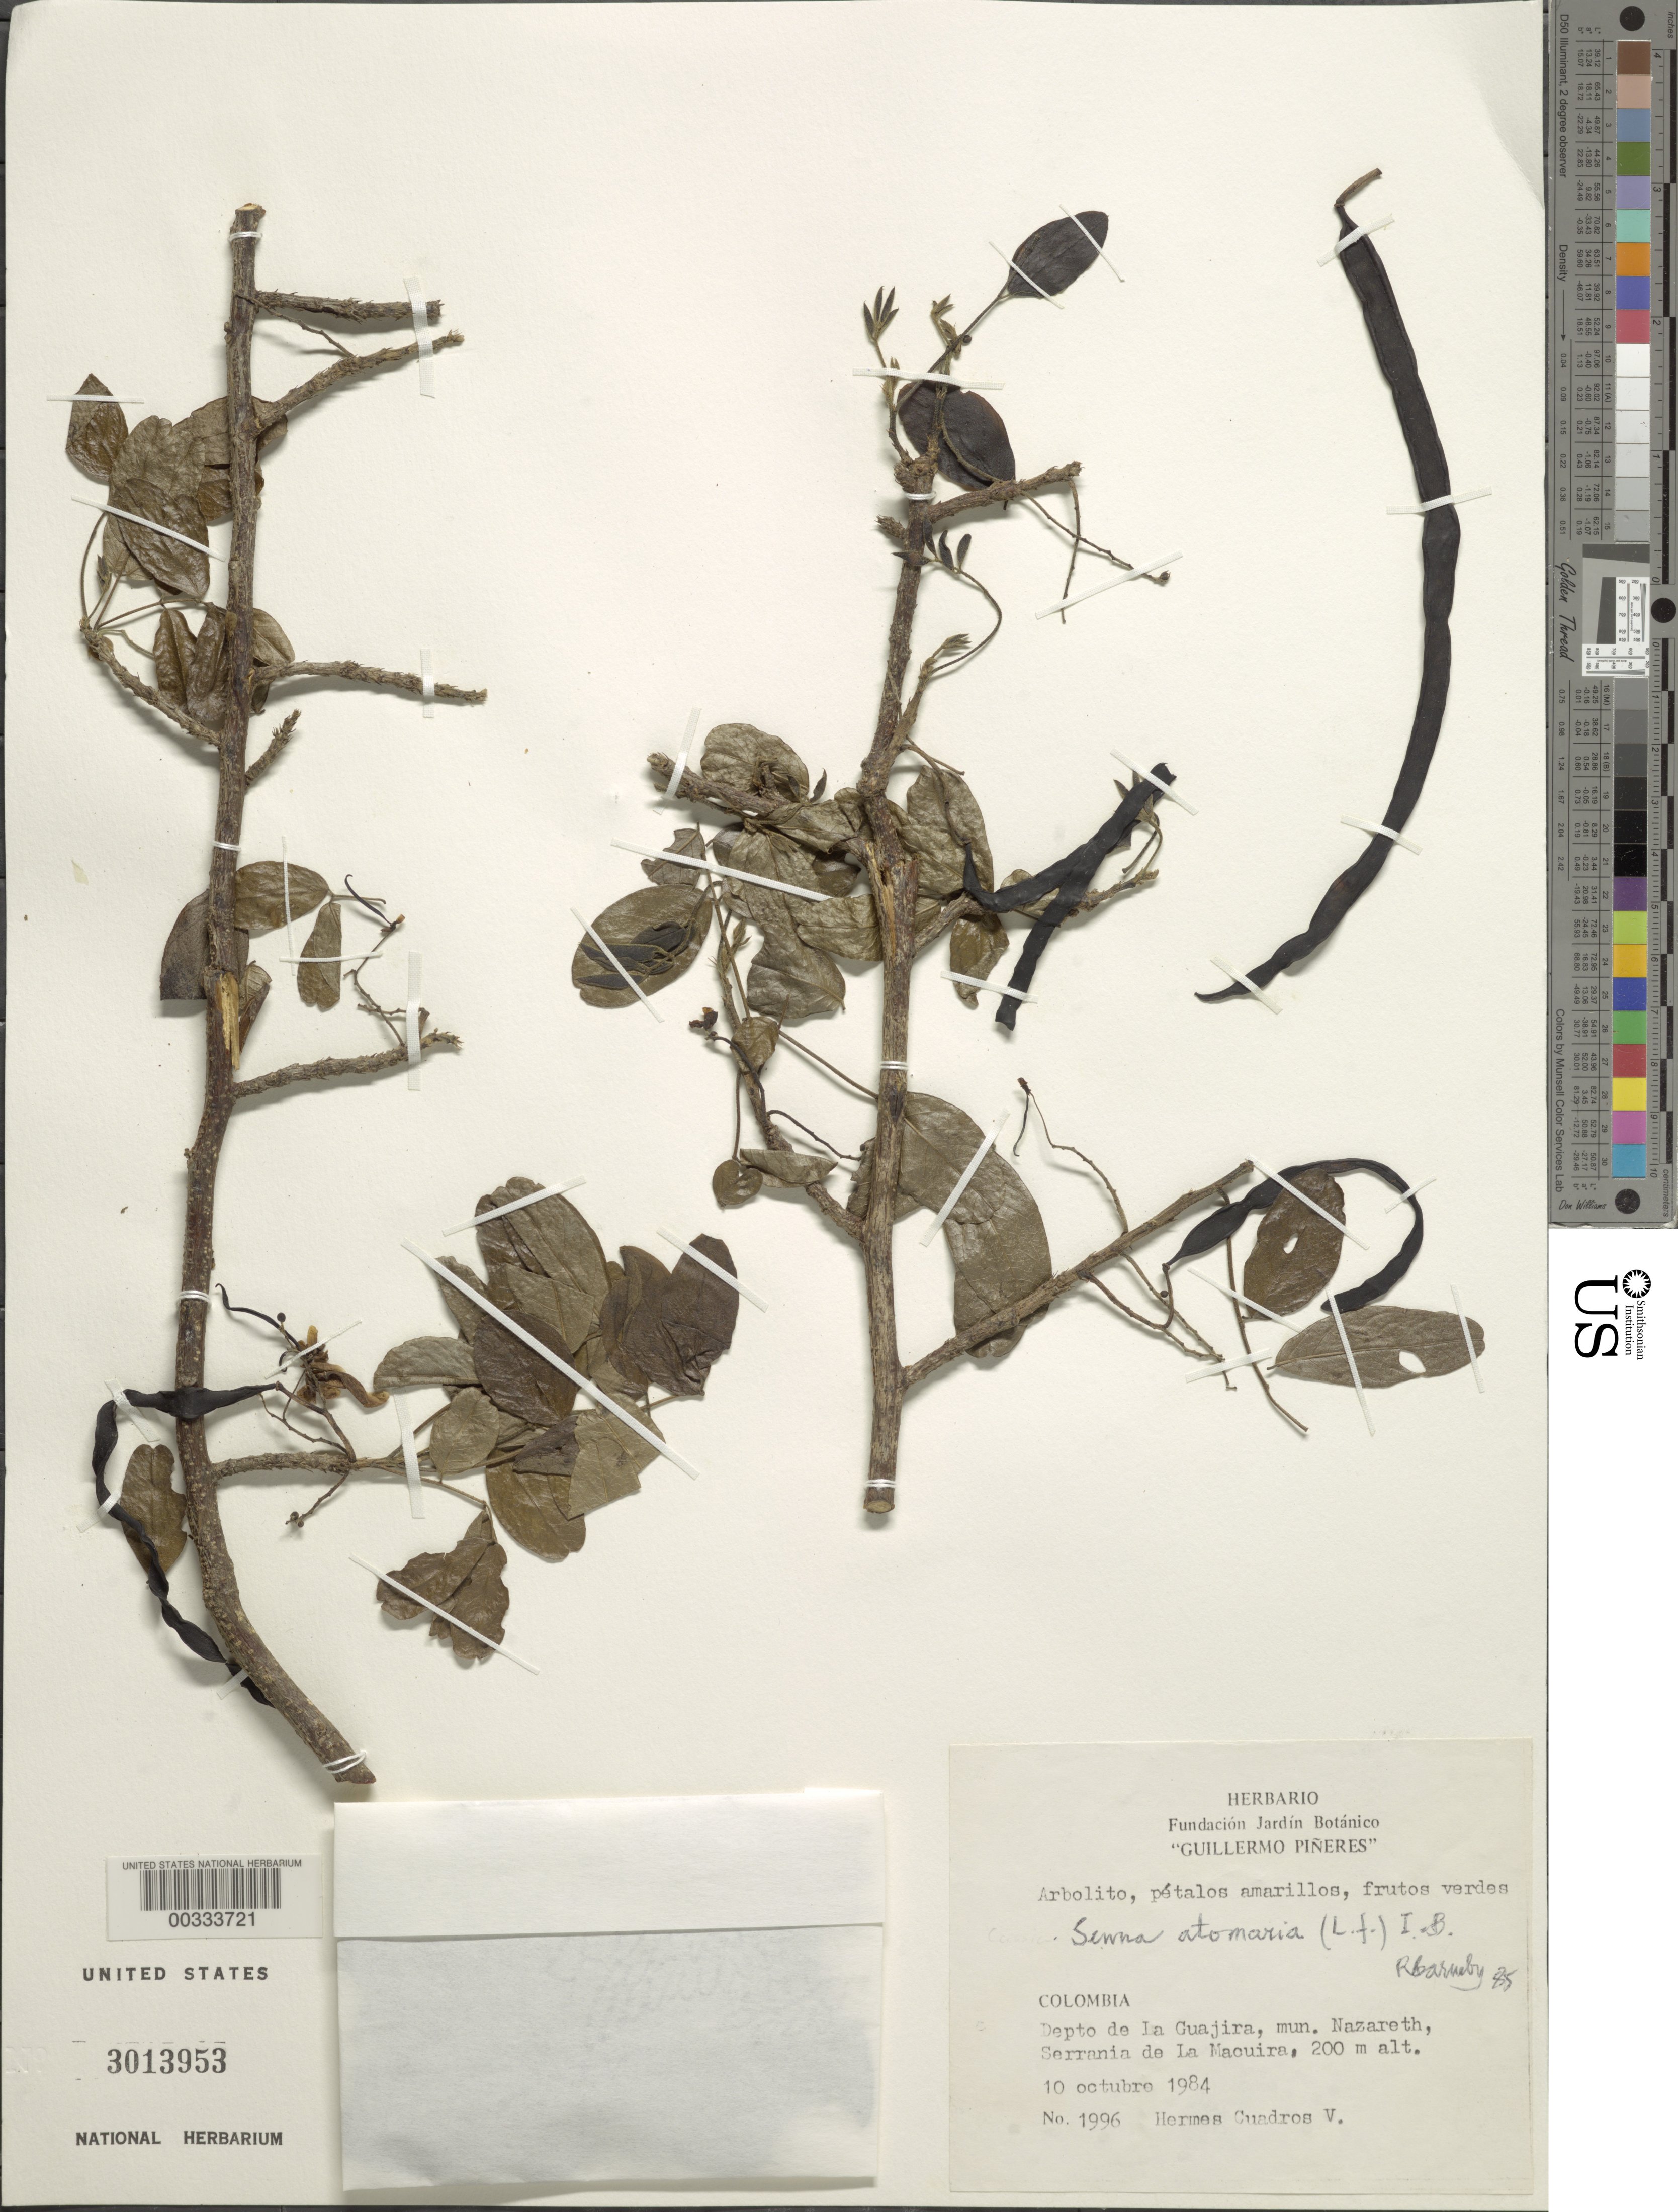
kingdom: Plantae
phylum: Tracheophyta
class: Magnoliopsida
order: Fabales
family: Fabaceae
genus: Senna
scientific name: Senna atomaria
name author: (L.) H.S. Irwin & Barneby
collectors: H. Cuadros V.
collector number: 1996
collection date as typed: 10 Oct 1984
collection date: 1984-10-10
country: Colombia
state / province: La Guajira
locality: Nazareth Mun. (?), Serrania de la Macuira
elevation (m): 200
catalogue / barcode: US 3013953